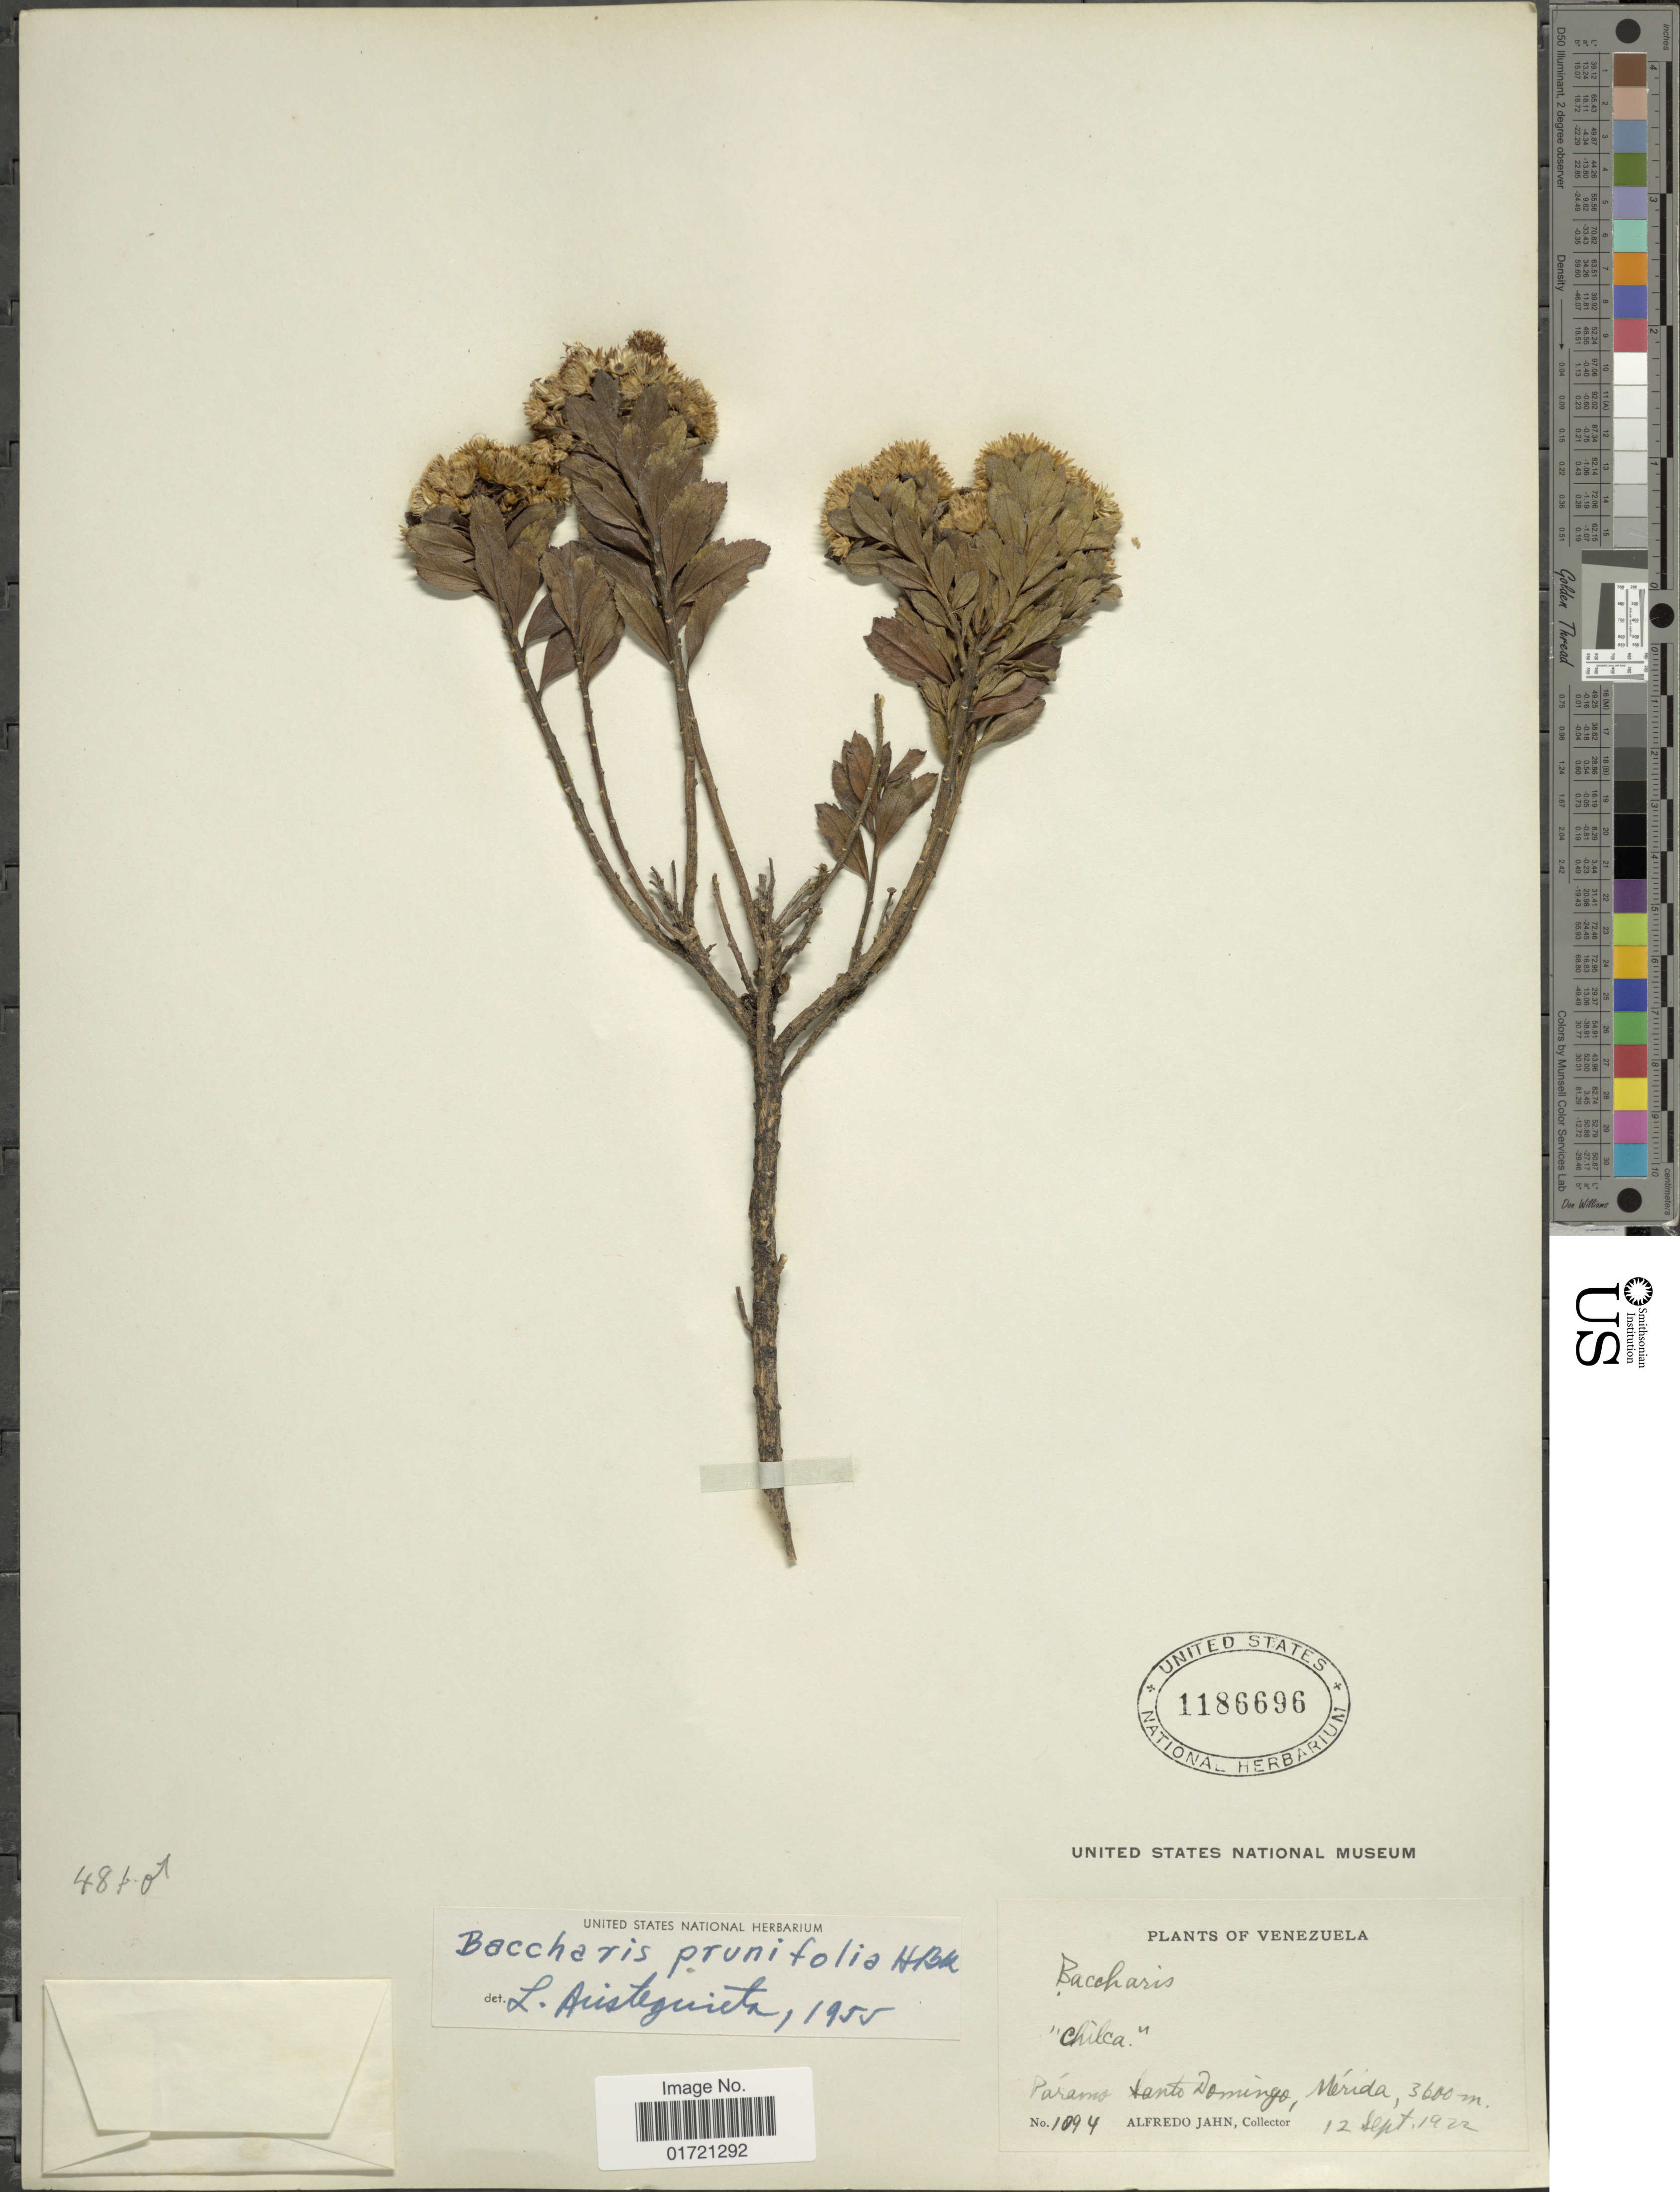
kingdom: Plantae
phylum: Tracheophyta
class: Magnoliopsida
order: Asterales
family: Asteraceae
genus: Baccharis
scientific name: Baccharis prunifolia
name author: Kunth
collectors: A. Jahn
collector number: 1894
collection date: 1922-09-12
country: Venezuela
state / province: Mérida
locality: Páramo Santo Domingo, Mérida.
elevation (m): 3600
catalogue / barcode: US 1186696